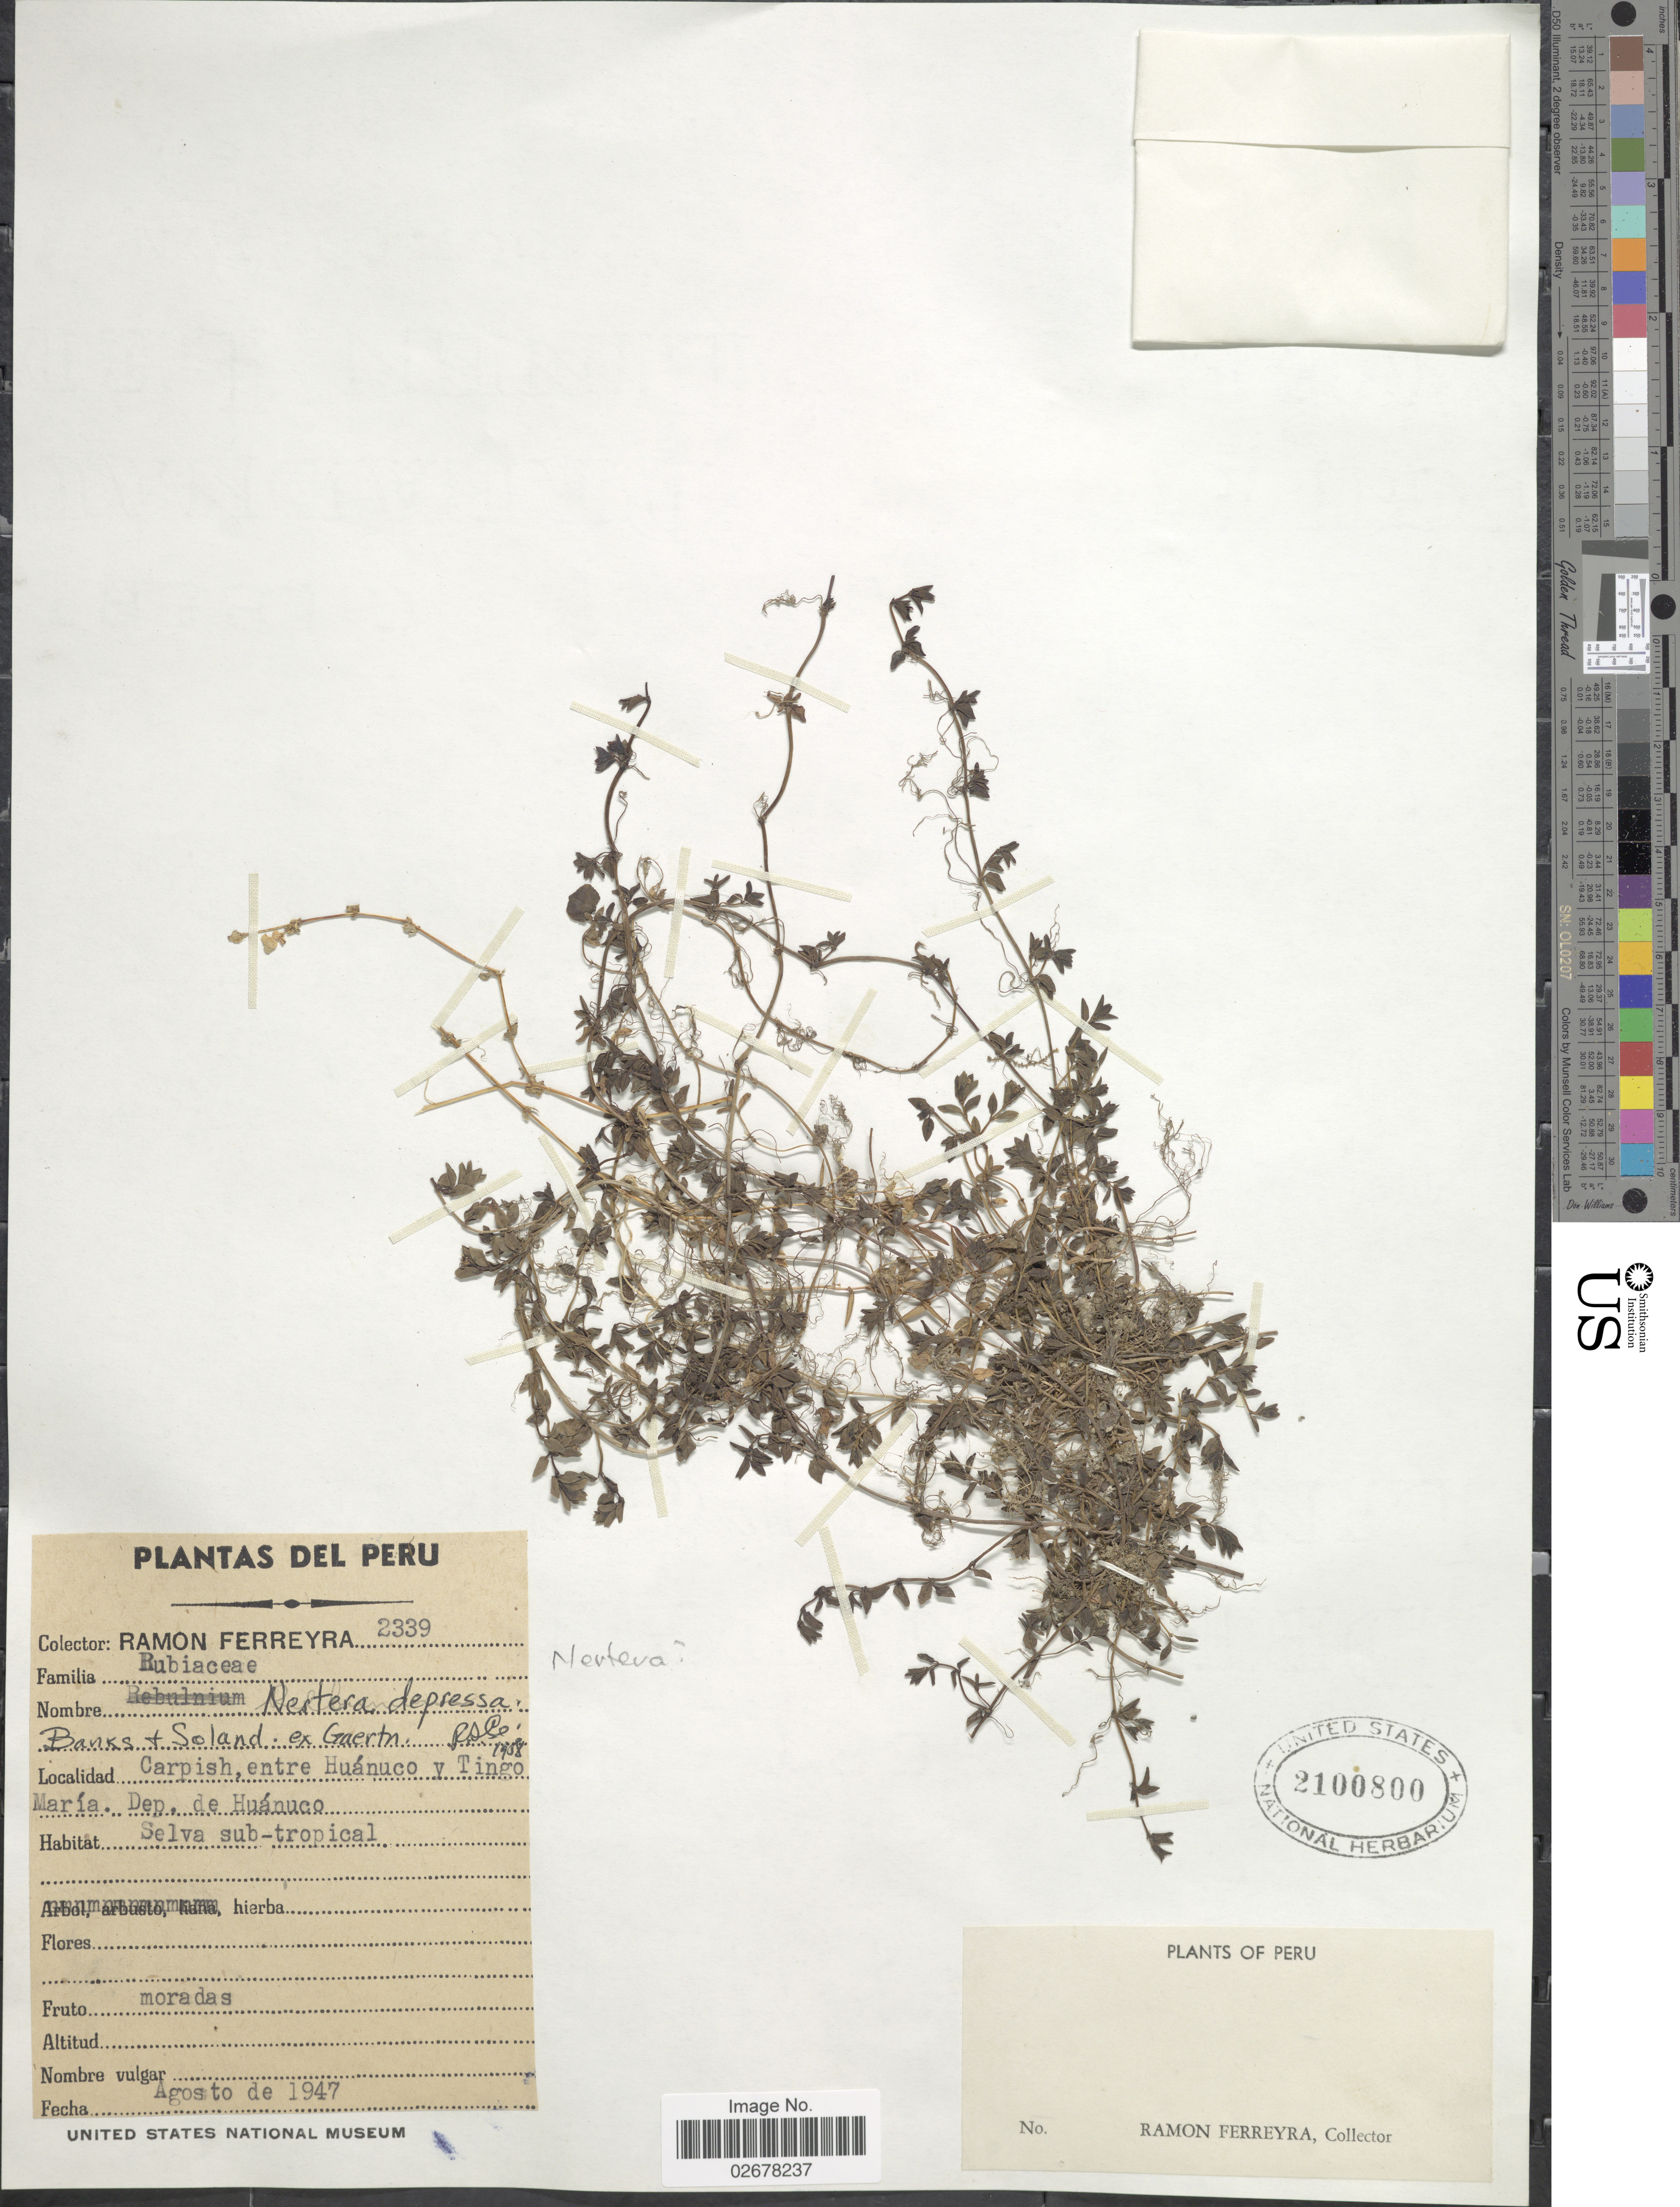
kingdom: Plantae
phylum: Tracheophyta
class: Magnoliopsida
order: Gentianales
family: Rubiaceae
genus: Nertera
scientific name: Nertera depressa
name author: Banks & Sol. ex Gaertn.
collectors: R. A. Ferreyra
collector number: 2339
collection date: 1947-08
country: Peru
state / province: Huánuco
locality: Carpish, entre Huánuco y Tingo Maria.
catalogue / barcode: US 2100800